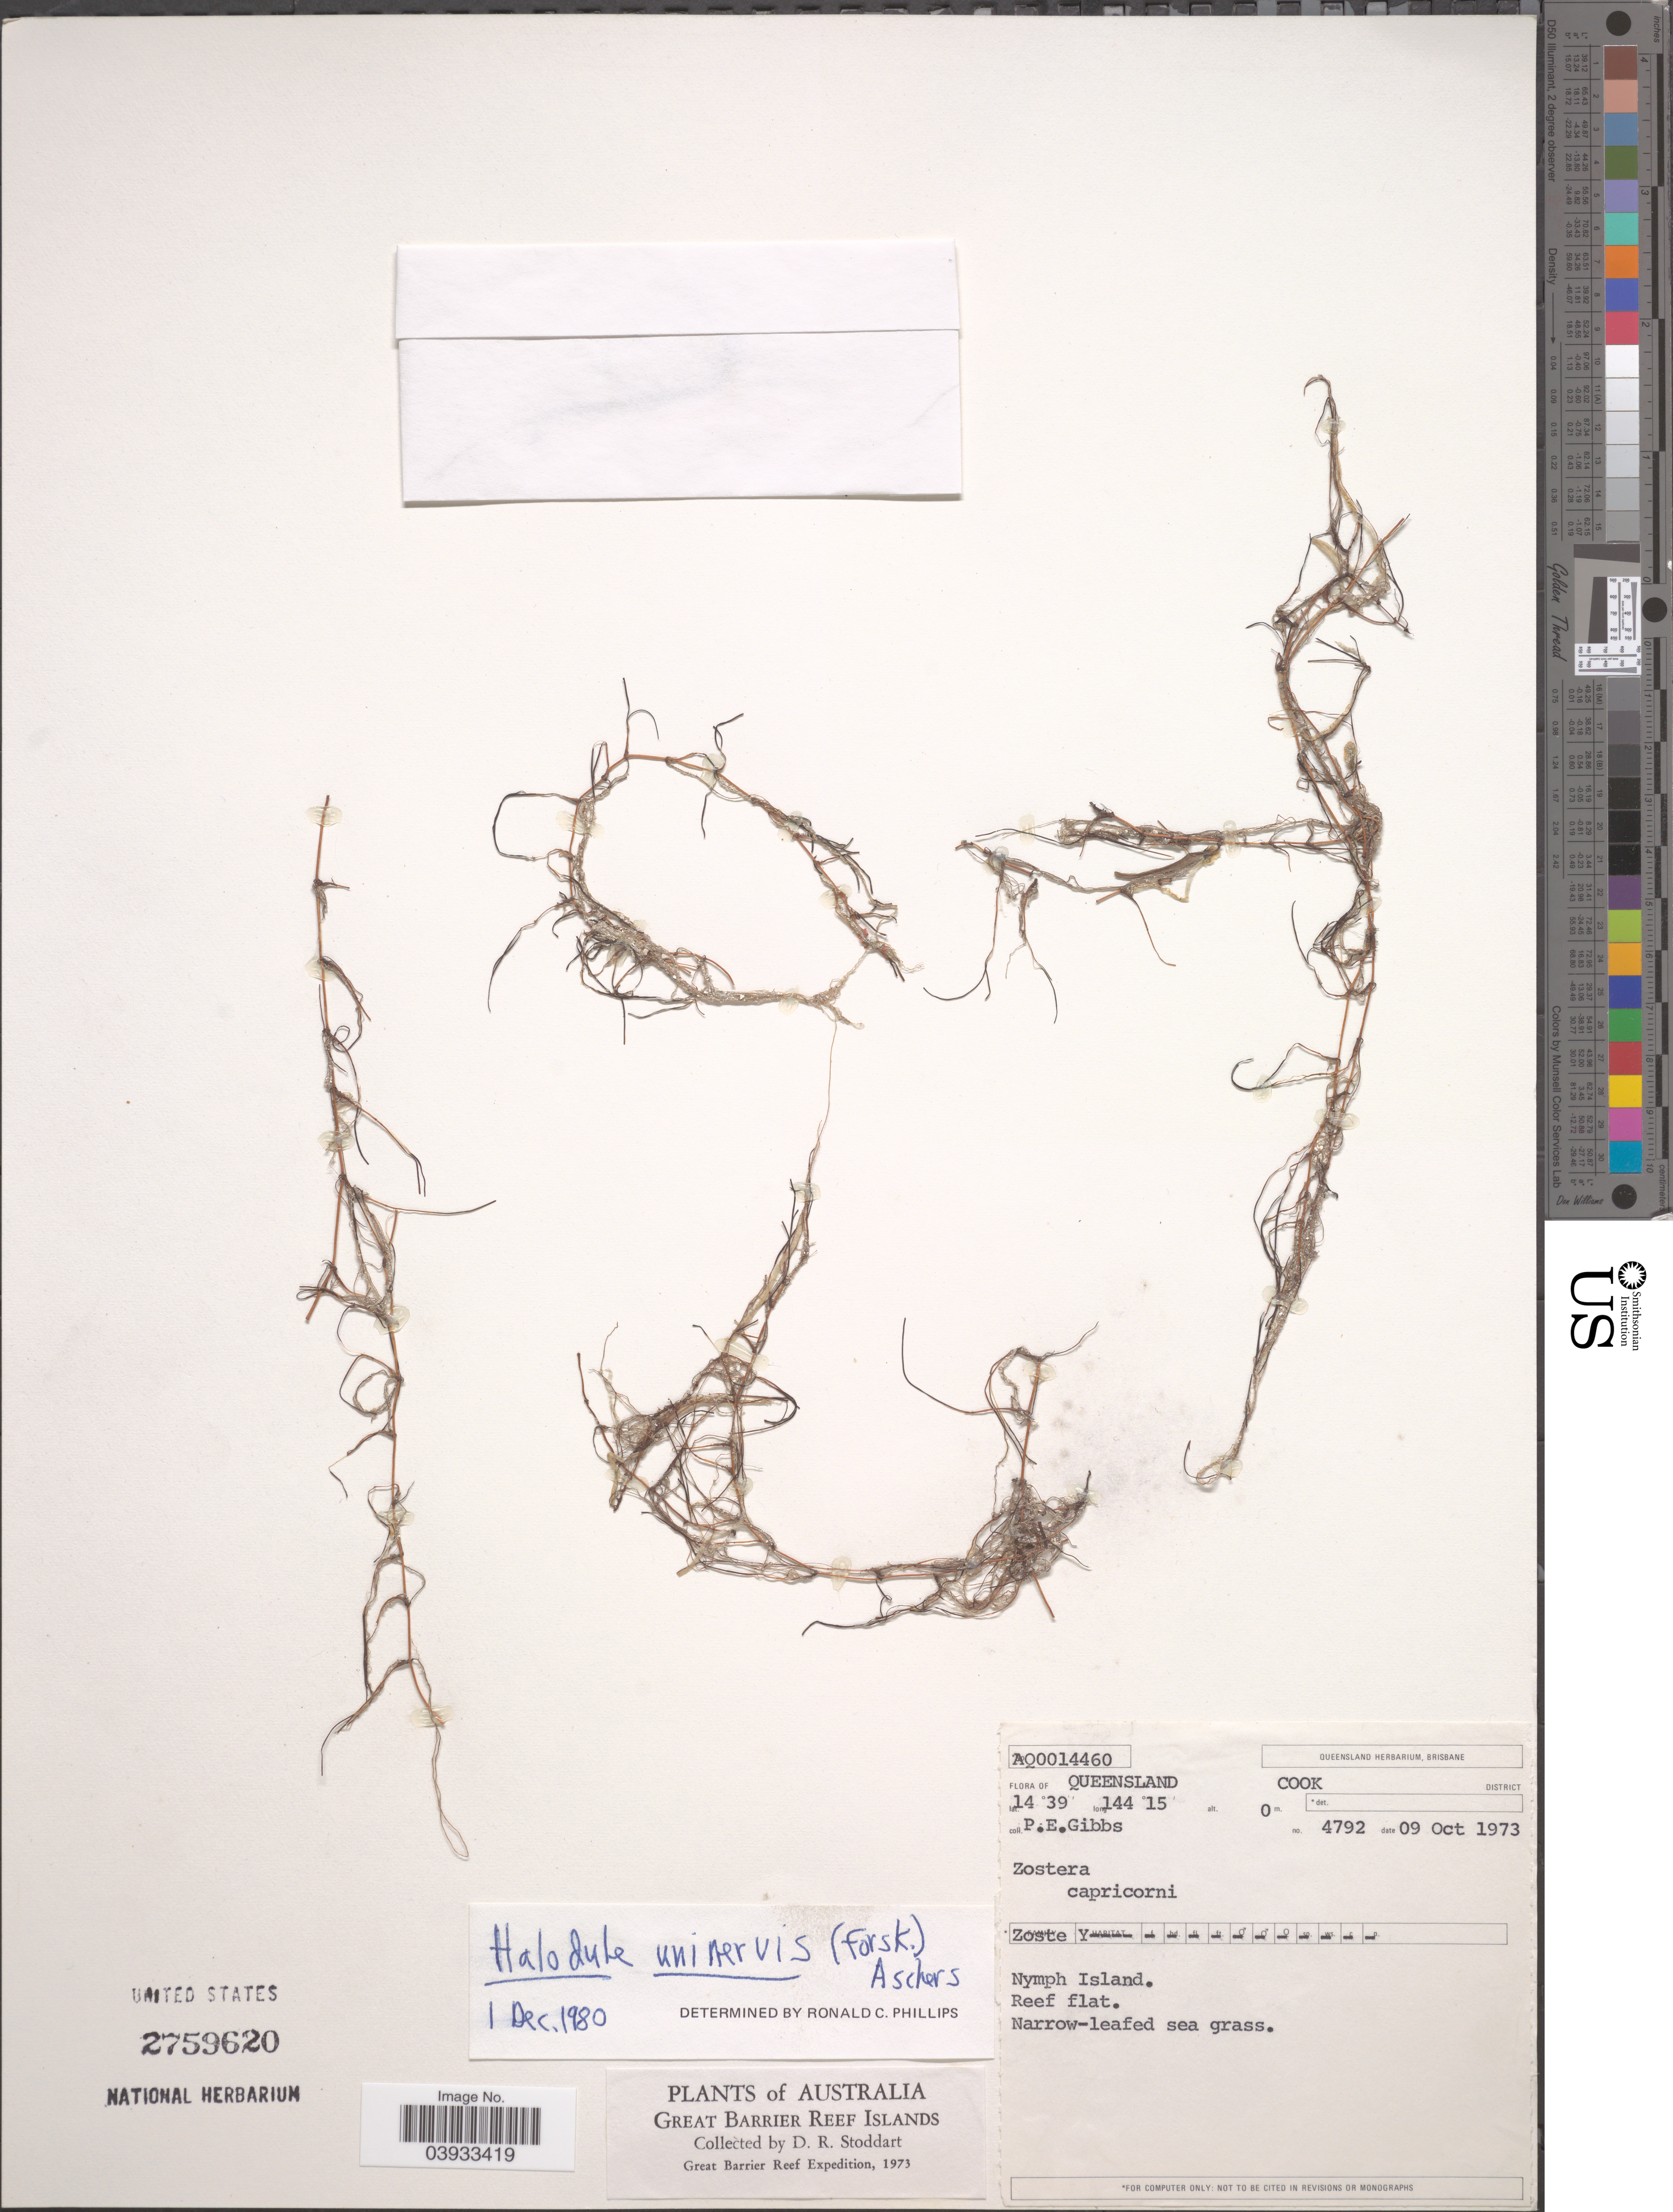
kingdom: Plantae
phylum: Tracheophyta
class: Liliopsida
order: Alismatales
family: Cymodoceaceae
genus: Halodule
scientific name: Halodule uninervis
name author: (Forssk.) Asch.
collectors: P. E. Gibbs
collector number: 4792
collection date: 1973-10-09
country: Australia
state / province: Queensland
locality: Great Barrier Reef Islands. Cook District. Nymph Island.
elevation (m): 0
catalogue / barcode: US 2759620